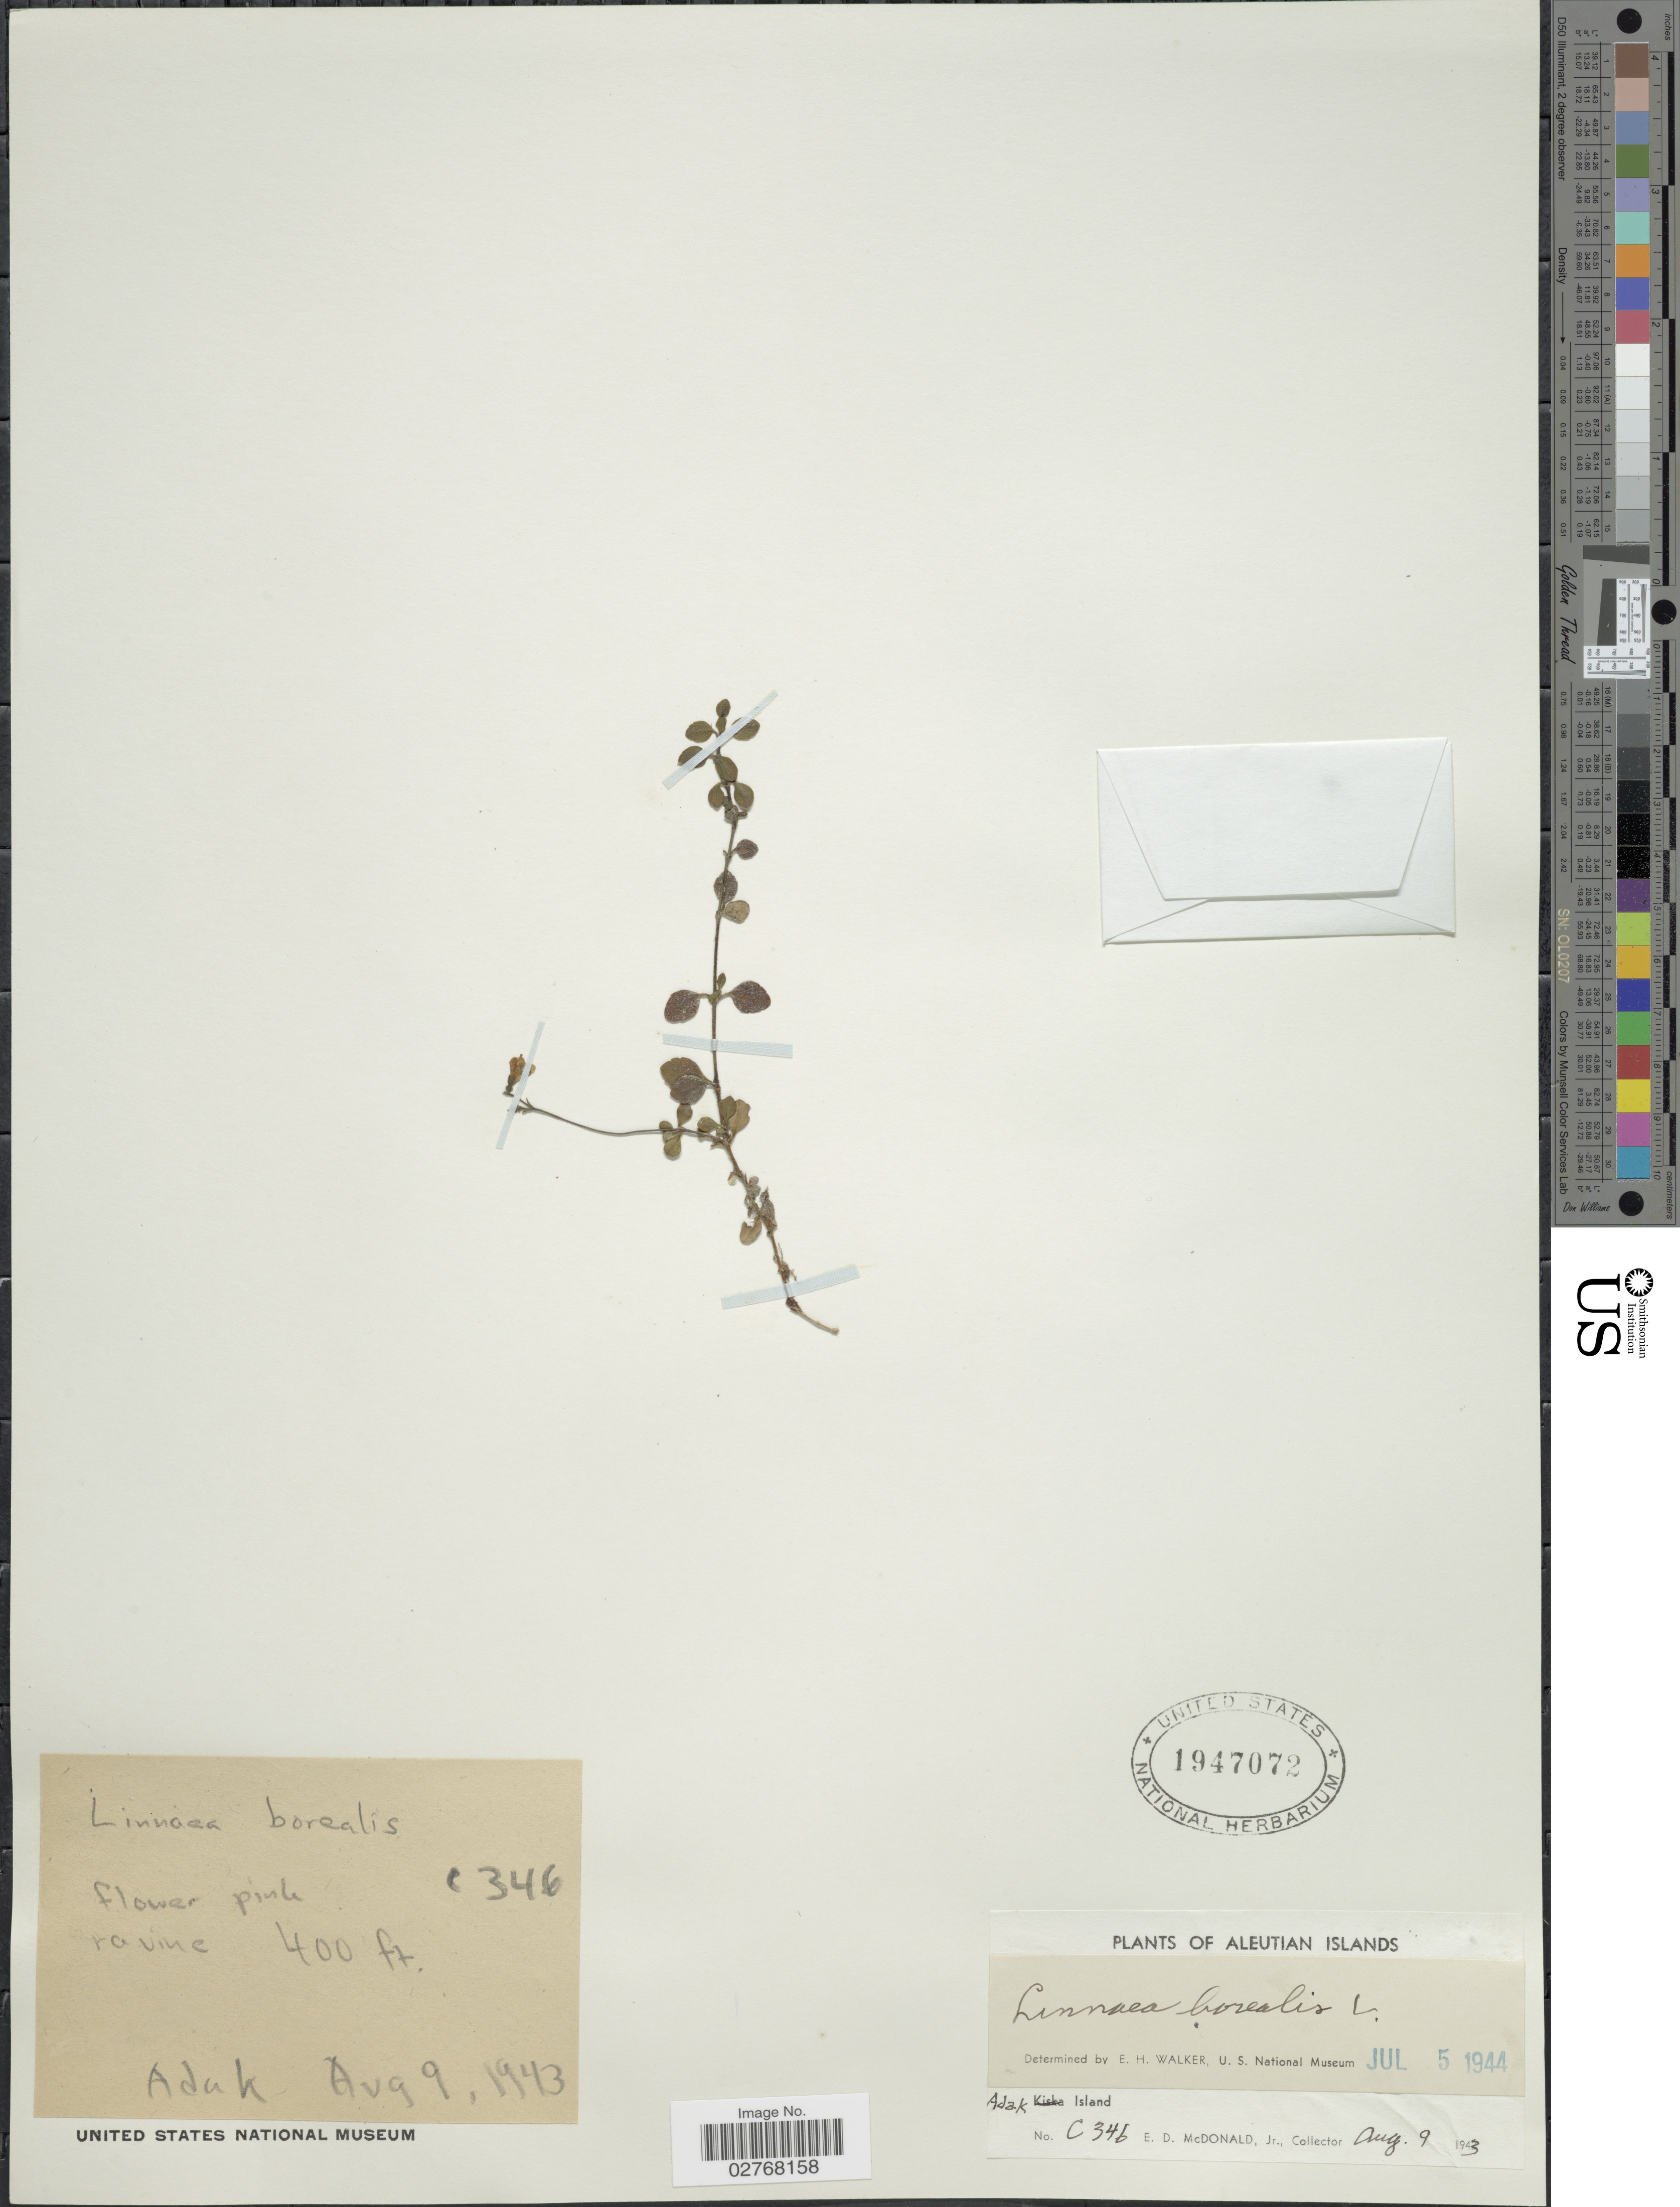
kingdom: Plantae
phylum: Tracheophyta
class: Magnoliopsida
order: Dipsacales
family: Caprifoliaceae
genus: Linnaea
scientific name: Linnaea borealis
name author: L.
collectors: E. D. McDonald Jr.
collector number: C346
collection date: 1943-08-09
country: United States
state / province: Alaska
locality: Aleutian Islands. Adak Island.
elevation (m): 122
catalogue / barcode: US 1947072